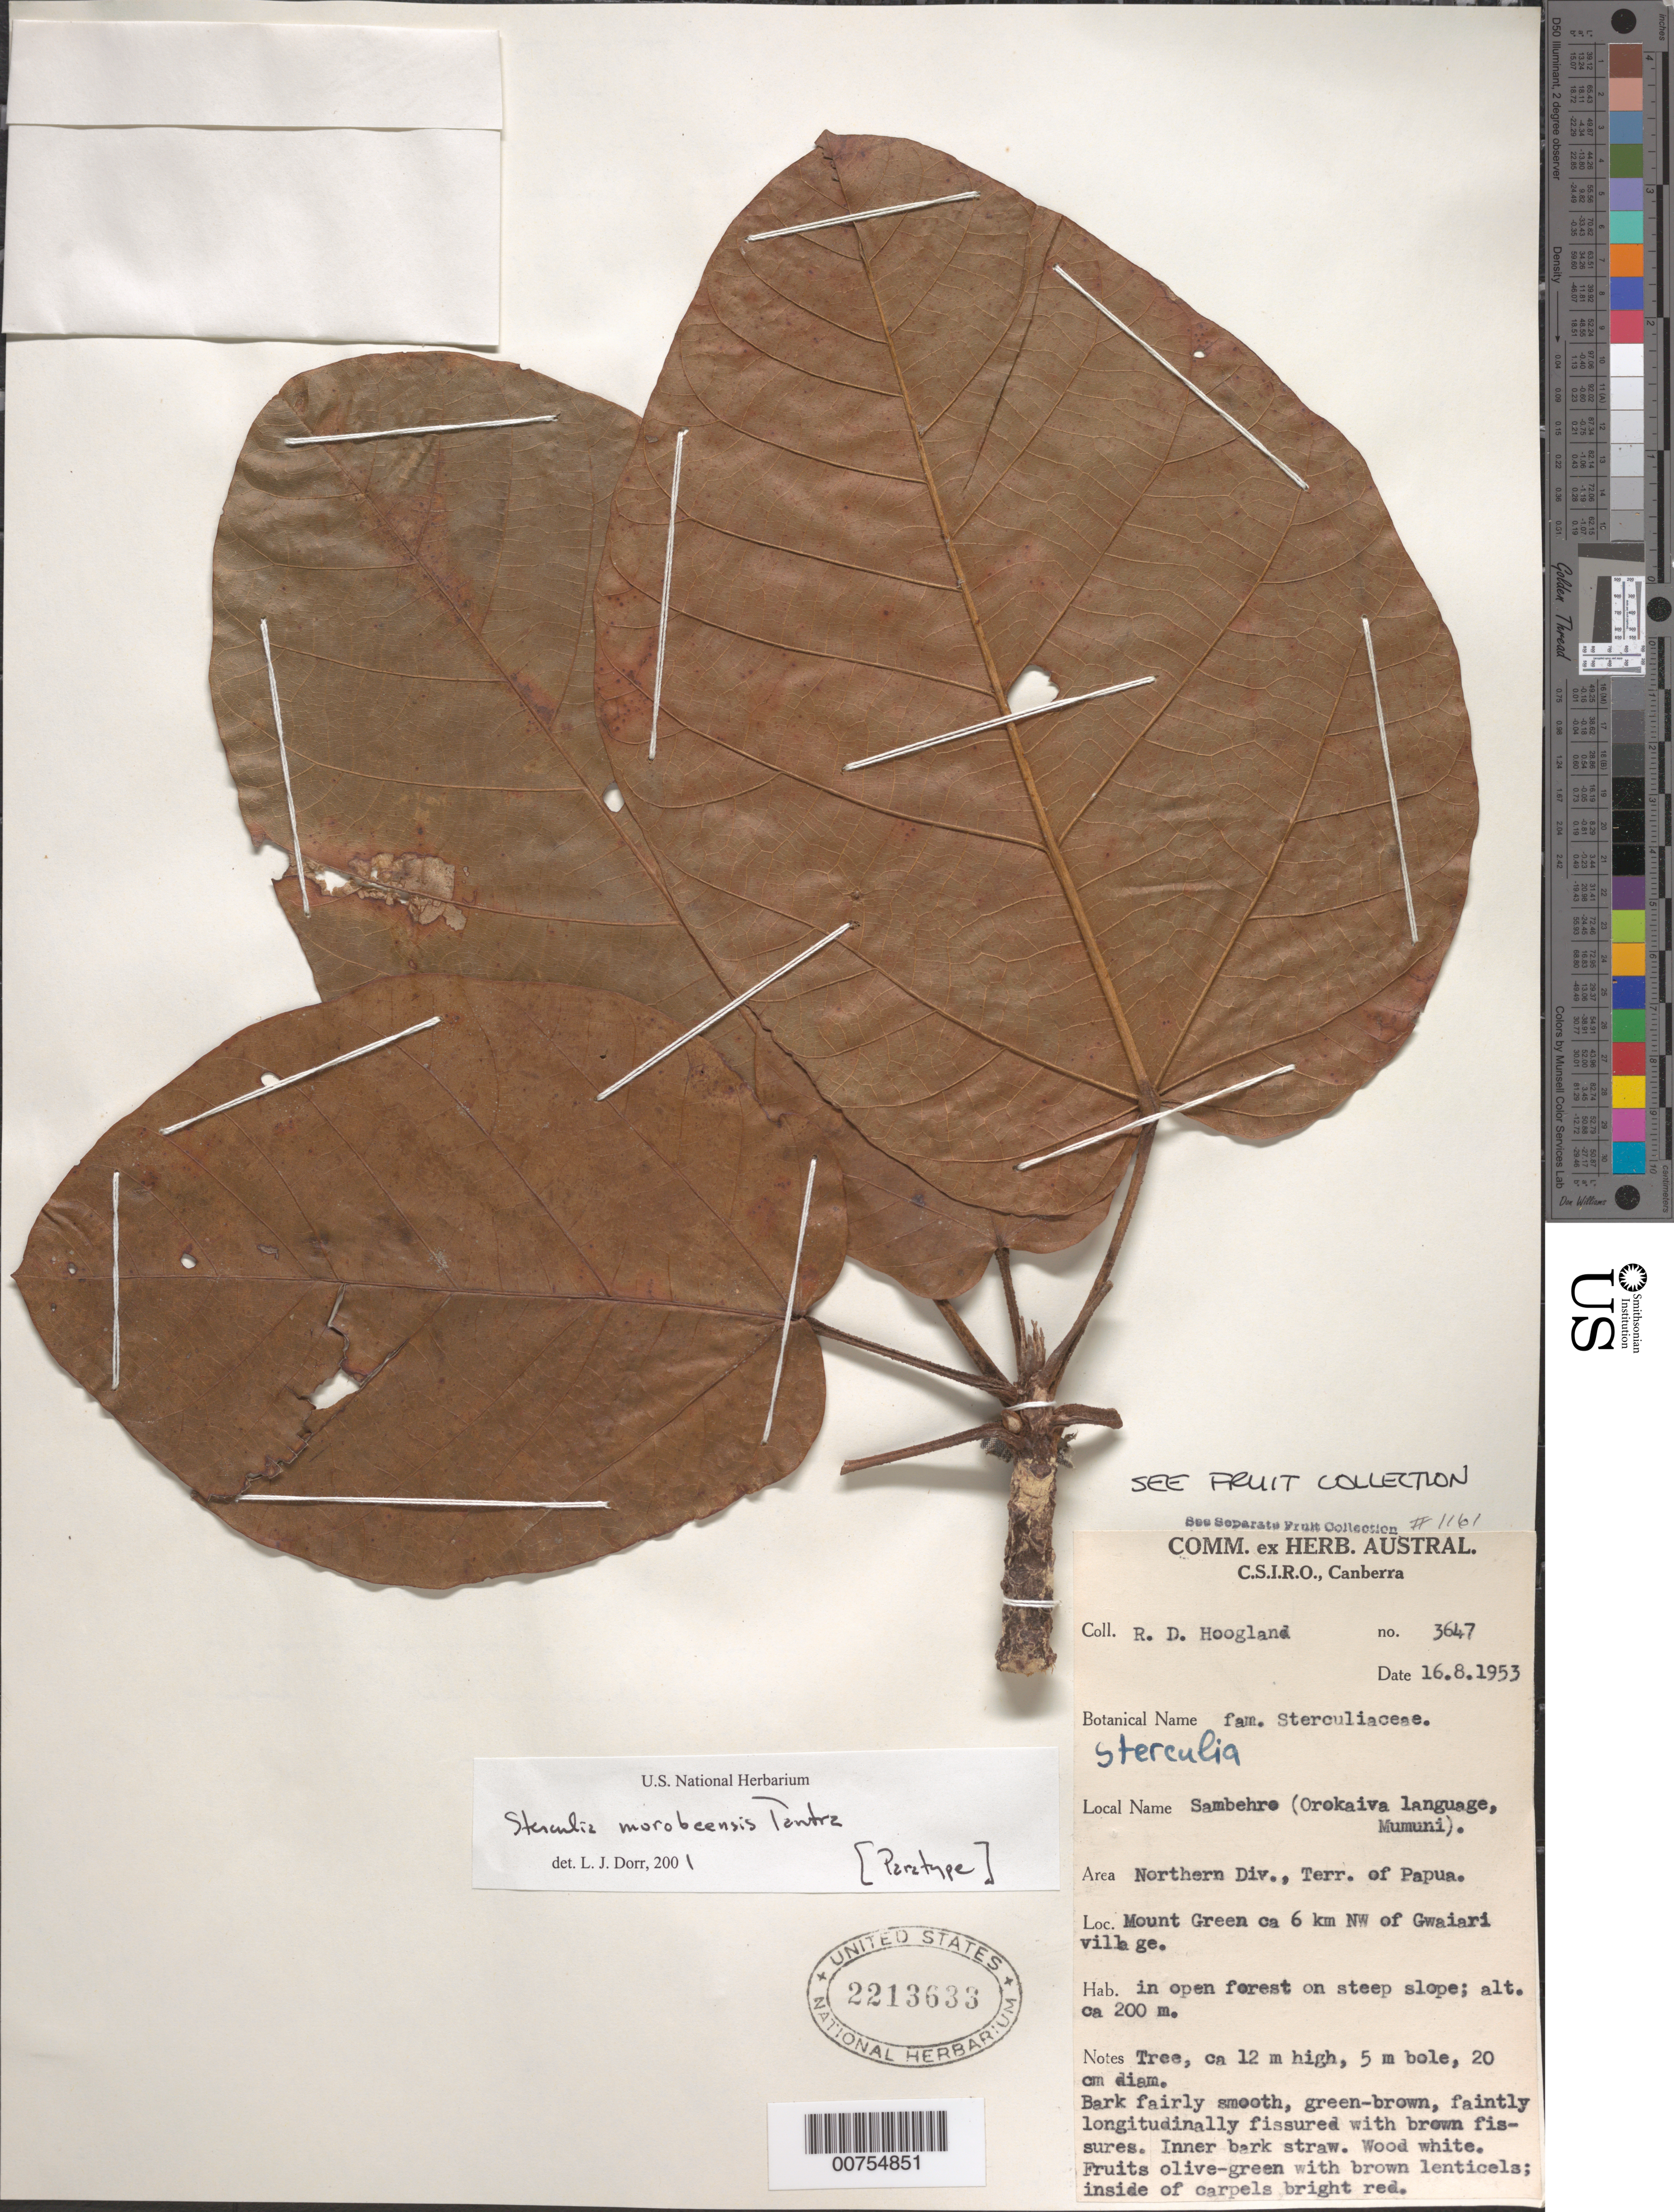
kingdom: Plantae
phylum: Tracheophyta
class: Magnoliopsida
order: Malvales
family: Malvaceae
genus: Sterculia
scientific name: Sterculia morobeensis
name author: Tantra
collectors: R. D. Hoogland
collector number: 3647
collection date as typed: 16 Aug 1953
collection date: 1953-08-16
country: Papua New Guinea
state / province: Northern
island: New Guinea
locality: Mount Green ca. 6 km NW of Gwaiari village on steep slope.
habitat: Open forest.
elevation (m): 200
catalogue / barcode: US 2213633